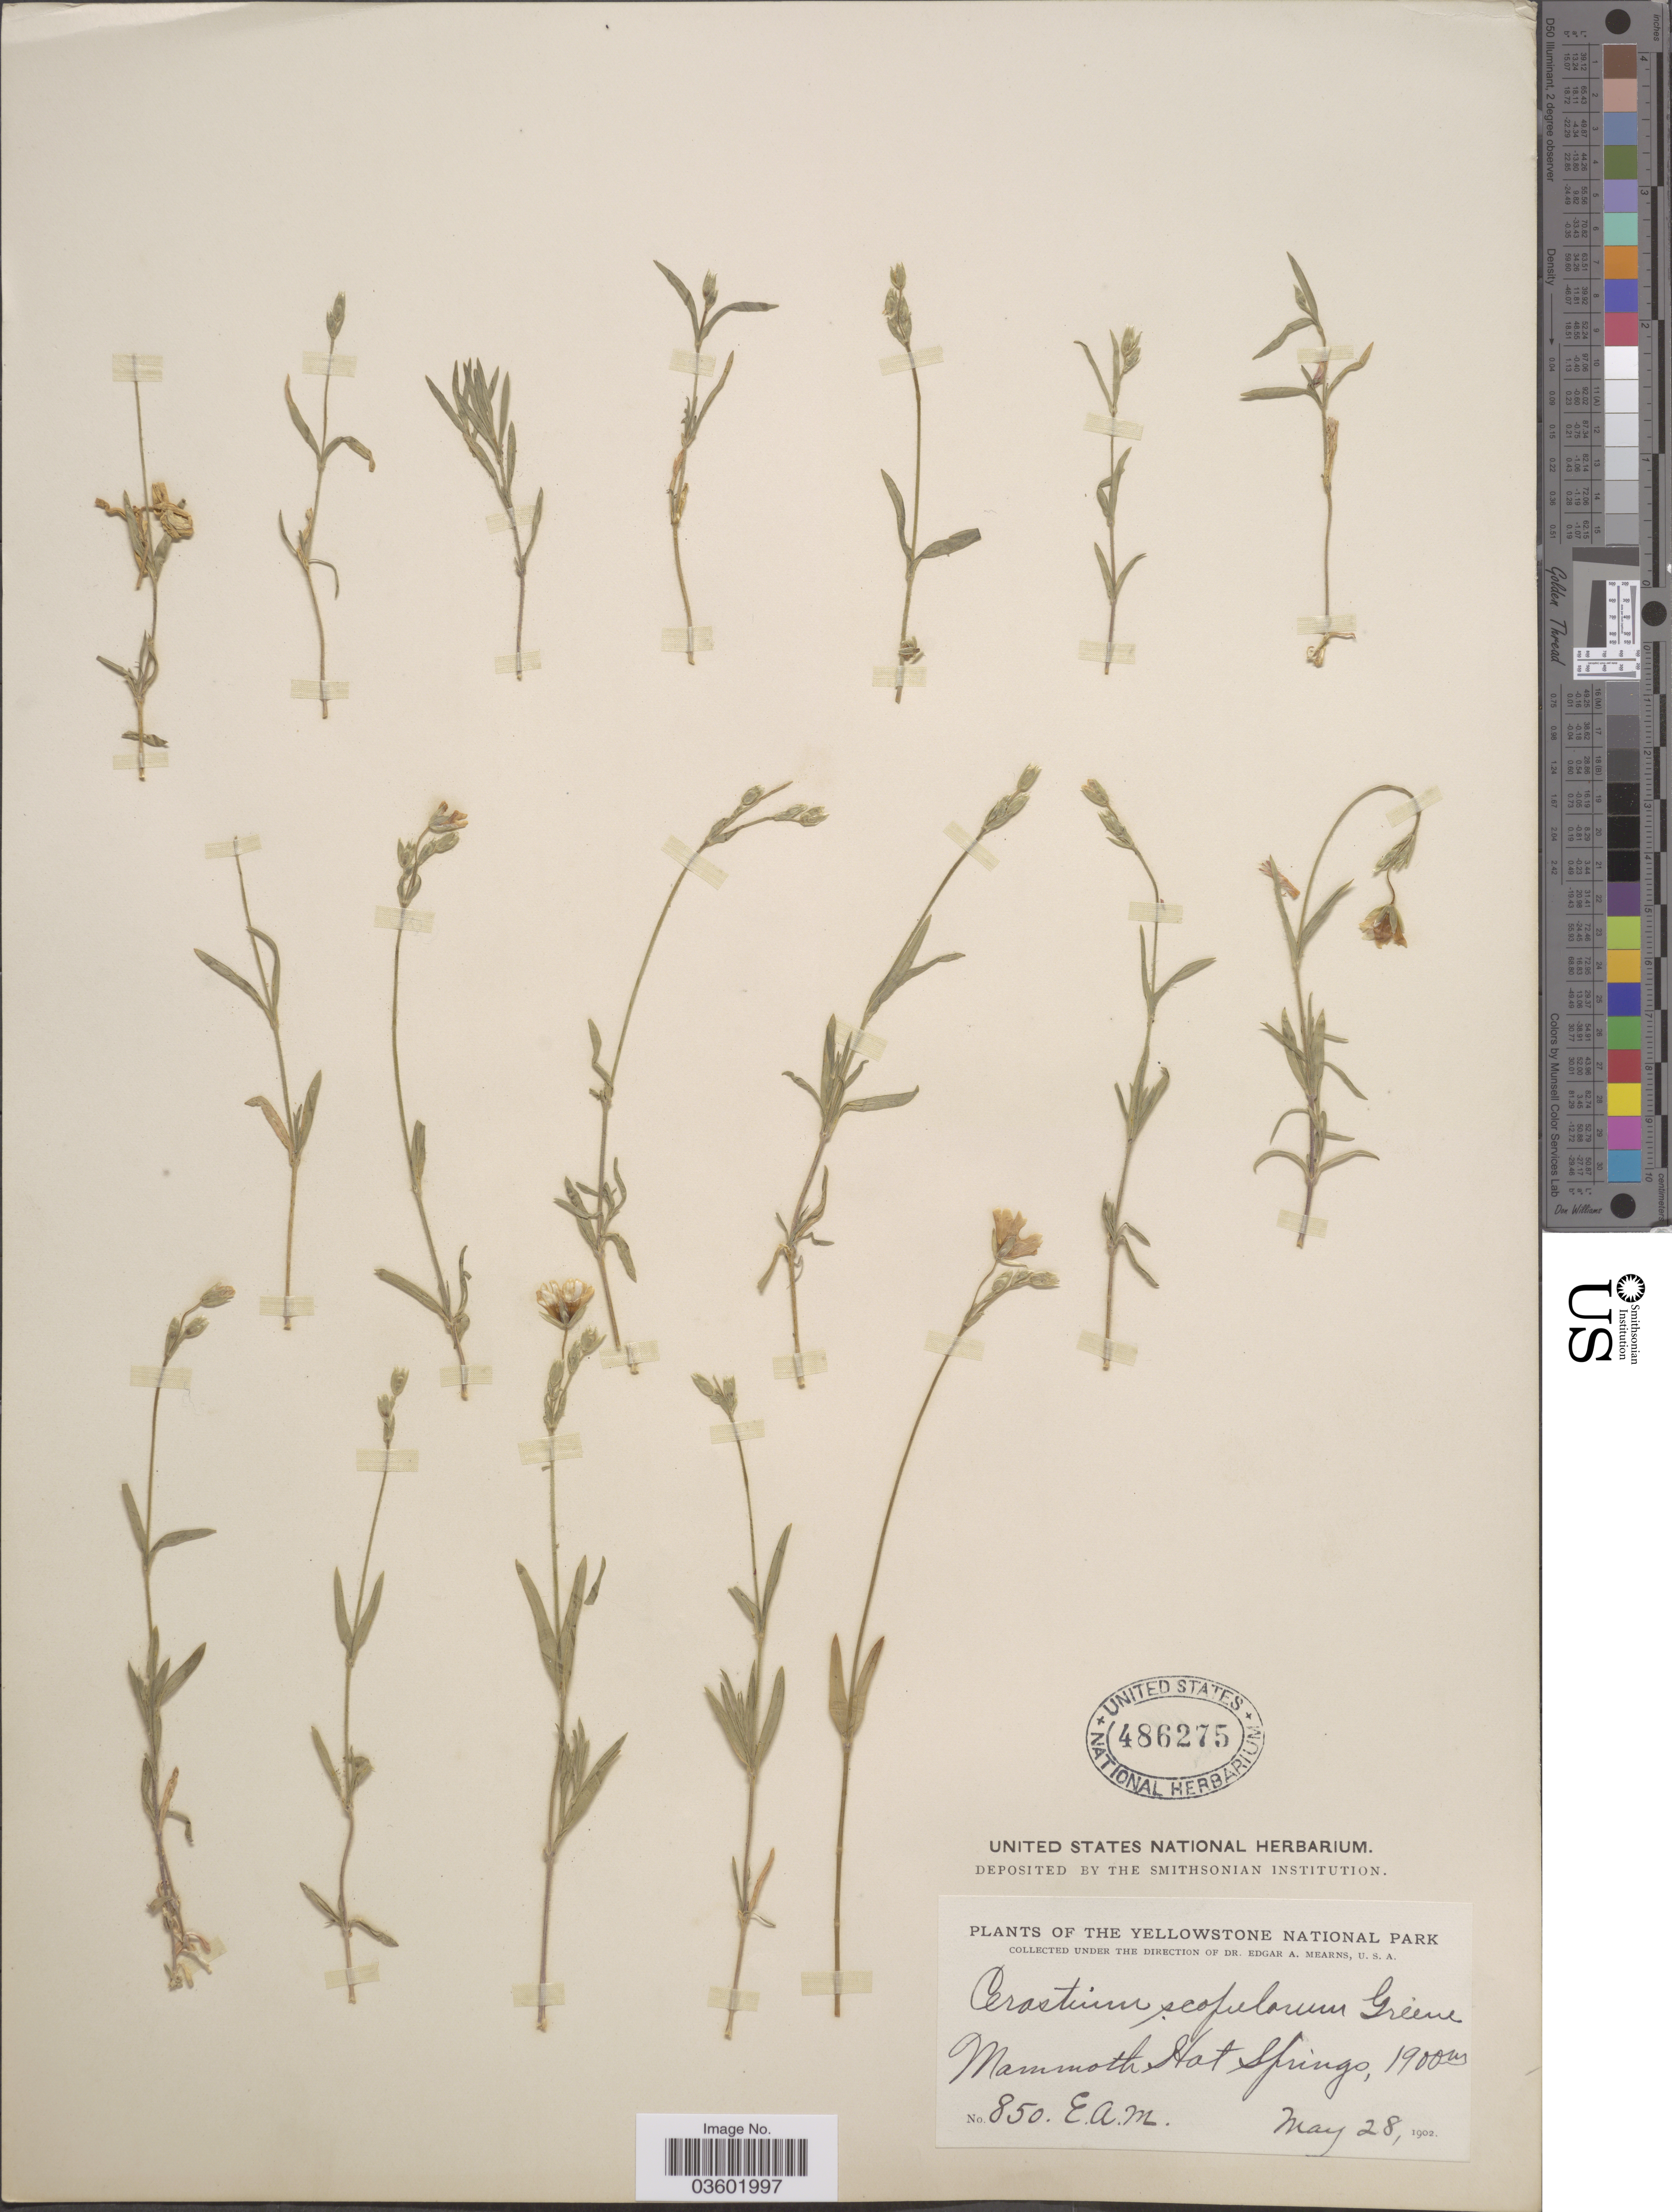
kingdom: Plantae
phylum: Tracheophyta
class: Magnoliopsida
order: Caryophyllales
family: Caryophyllaceae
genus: Cerastium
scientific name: Cerastium scopulorum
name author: Greene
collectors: E. A. Mearns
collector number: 850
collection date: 1902-05-28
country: United States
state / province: Wyoming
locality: Yellowstone National Park. Mammoth Hot Springs.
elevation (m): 1900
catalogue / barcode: US 486275